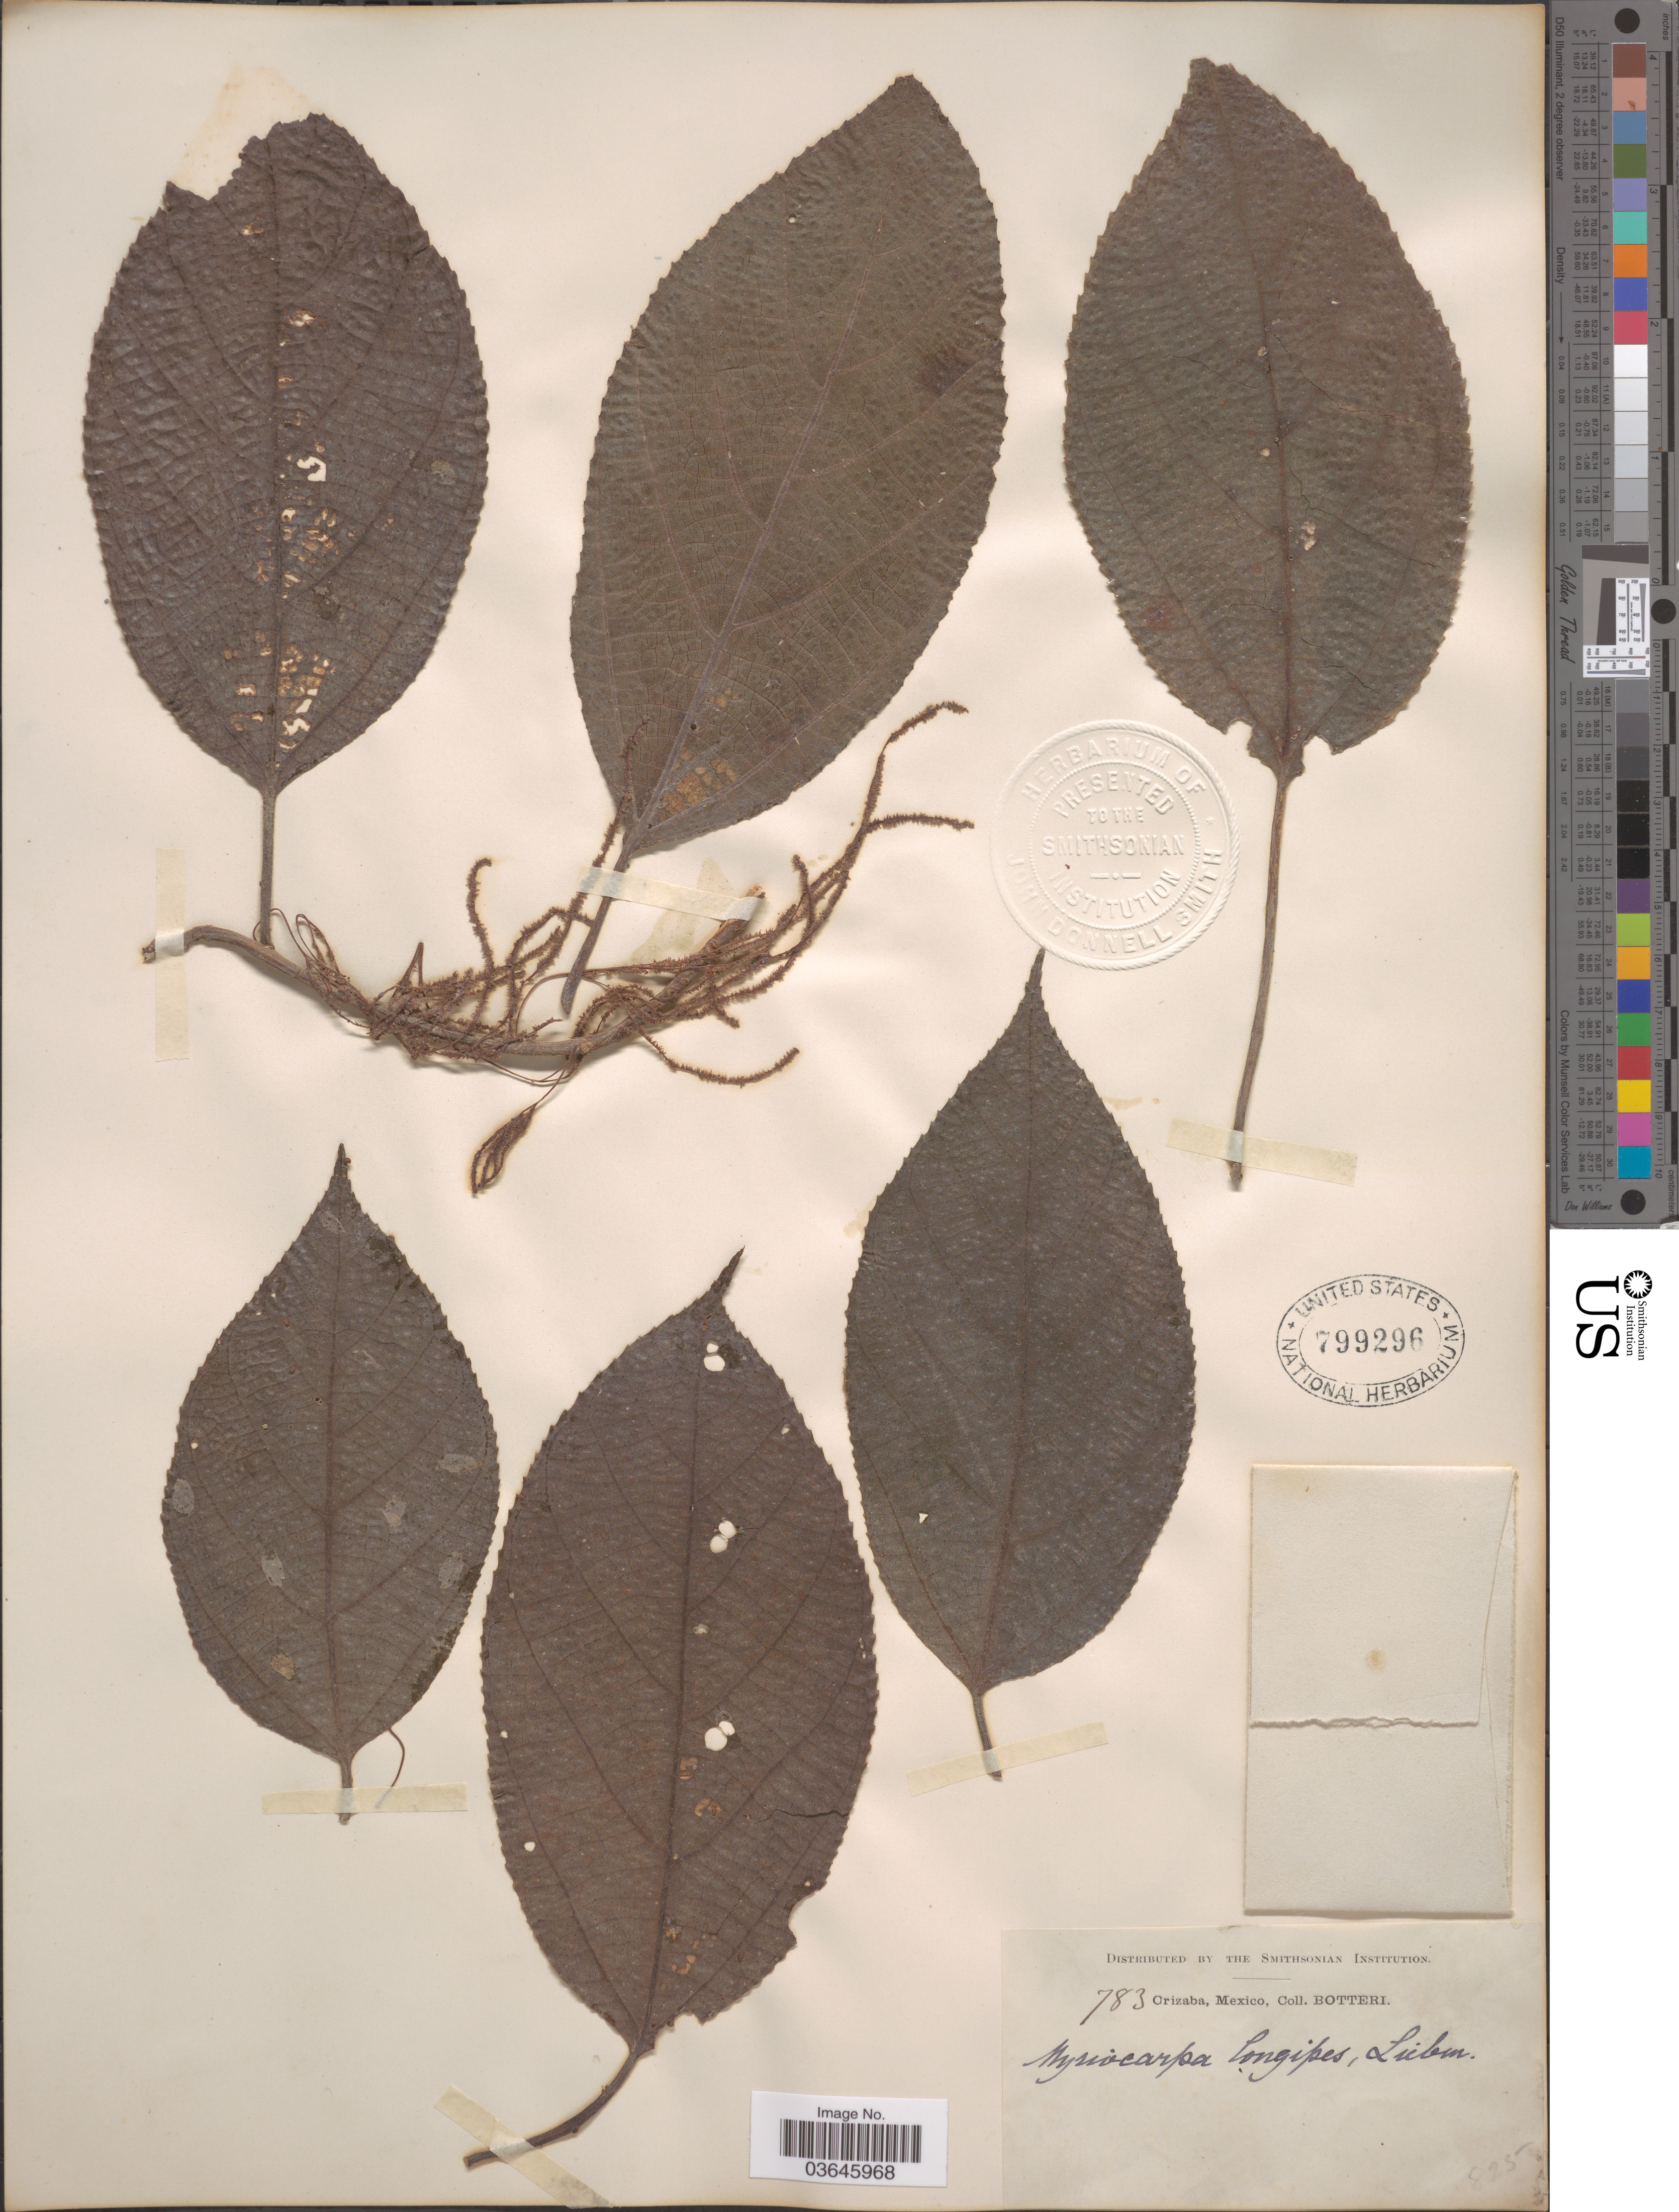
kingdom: Plantae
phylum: Tracheophyta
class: Magnoliopsida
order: Rosales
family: Urticaceae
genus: Myriocarpa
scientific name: Myriocarpa longipes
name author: Liebm.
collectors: -. Botteri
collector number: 783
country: Mexico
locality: Orizaba.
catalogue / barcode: US 799296